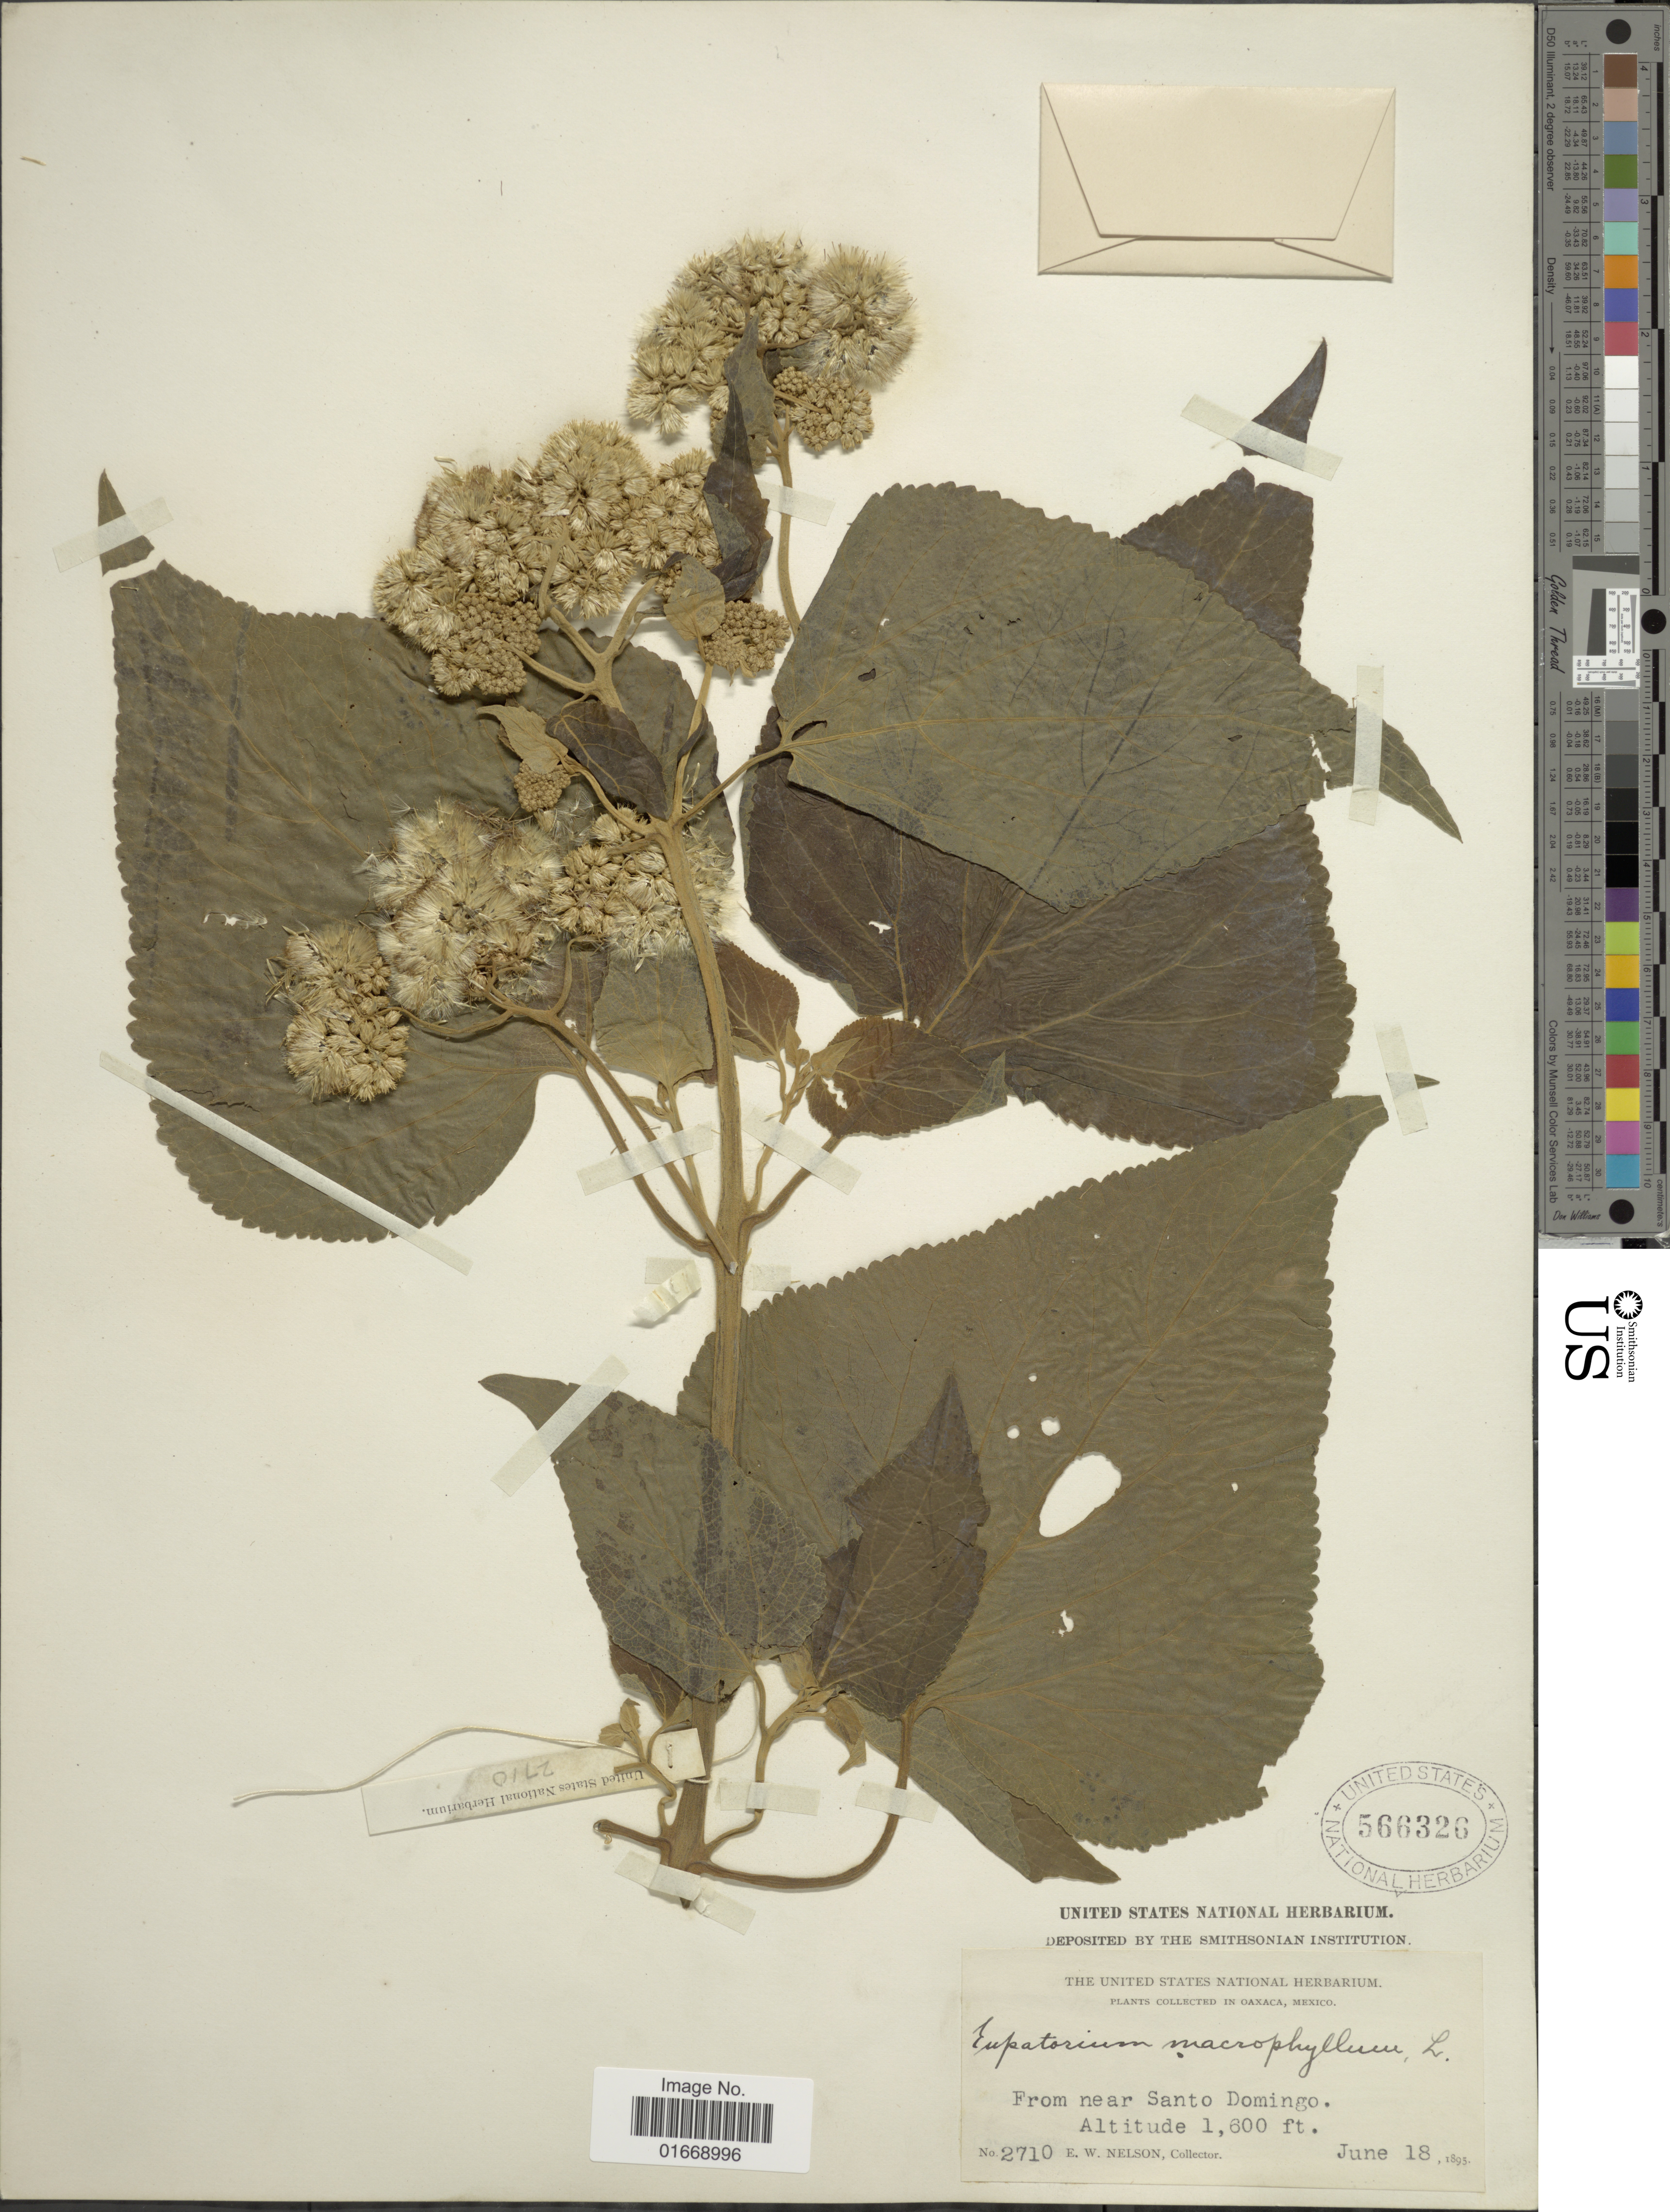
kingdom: Plantae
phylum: Tracheophyta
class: Magnoliopsida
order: Asterales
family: Asteraceae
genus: Hebeclinium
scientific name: Hebeclinium macrophyllum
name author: (L.) DC.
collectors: E. W. Nelson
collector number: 2710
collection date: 1895-06-18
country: Mexico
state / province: Oaxaca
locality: Near Santo Domingo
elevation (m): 488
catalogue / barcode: US 566326